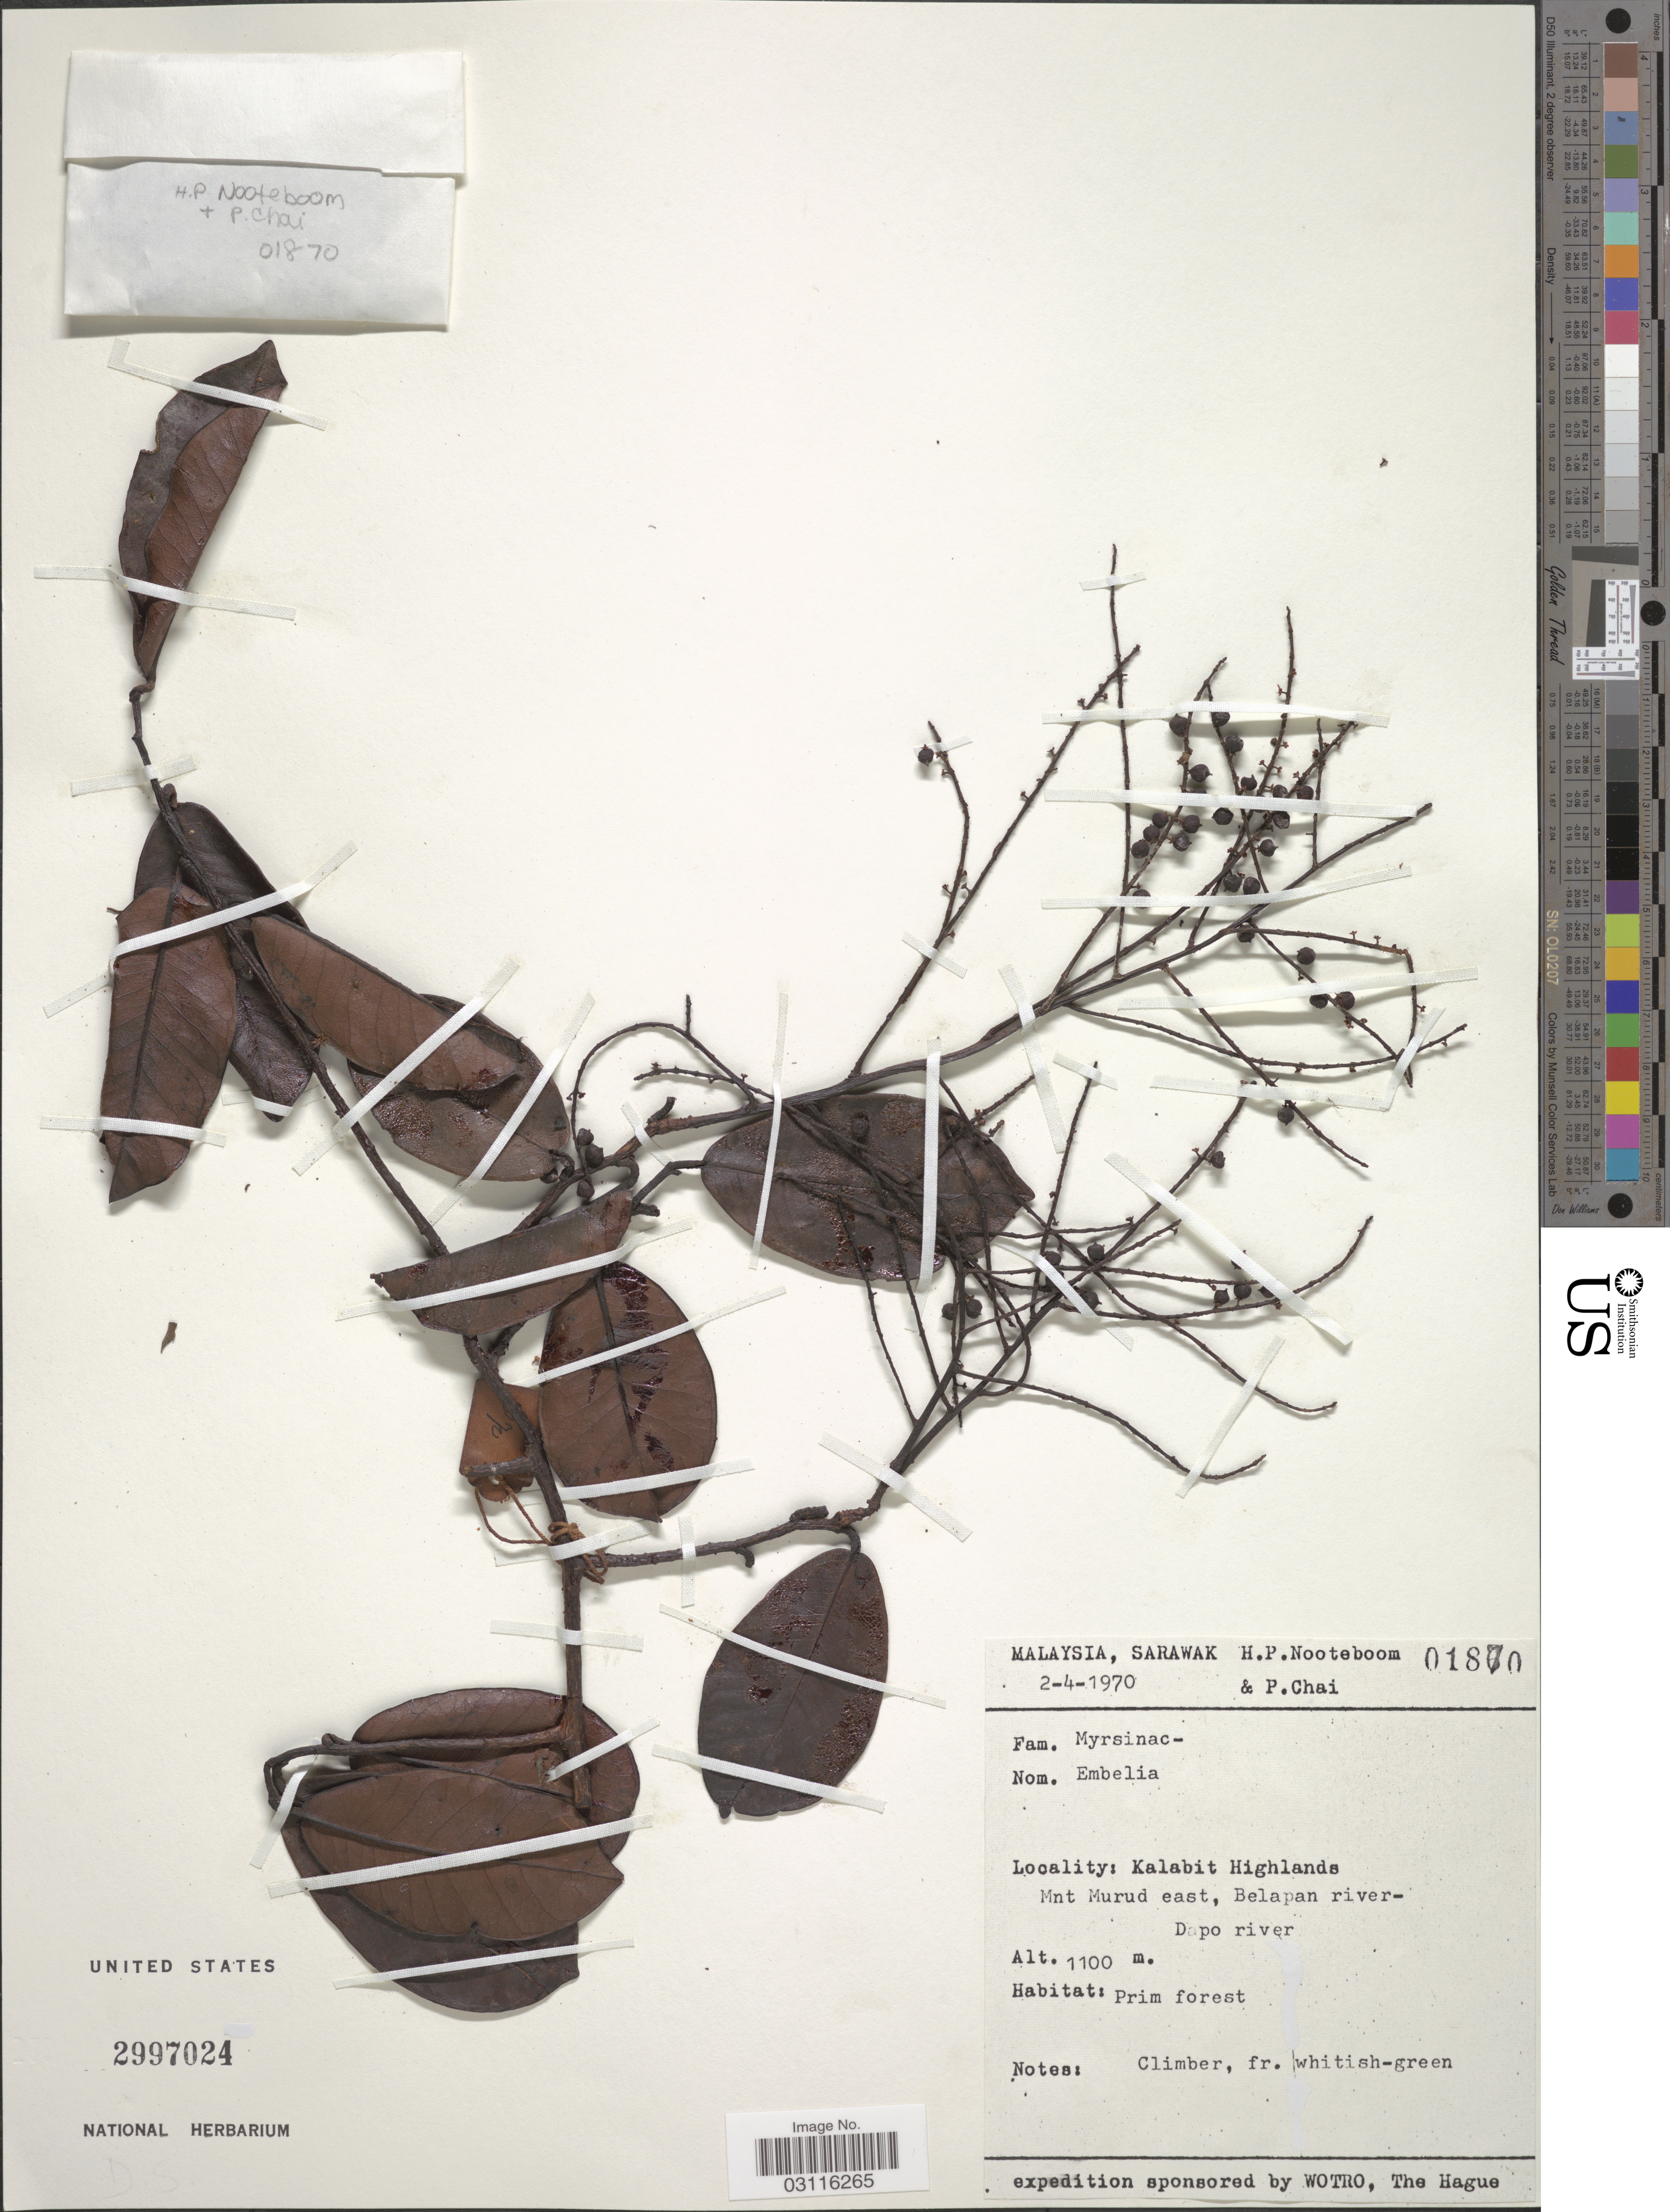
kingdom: Plantae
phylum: Tracheophyta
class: Magnoliopsida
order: Ericales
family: Primulaceae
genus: Embelia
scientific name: Embelia sp.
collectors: H. P. Nooteboom & P. Chai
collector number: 01870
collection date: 1970-04-02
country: Malaysia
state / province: Sarawak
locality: Kalabit Highlands. Mnt Murud east, Belapan river-Dapo river.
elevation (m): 1100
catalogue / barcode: US 2997024